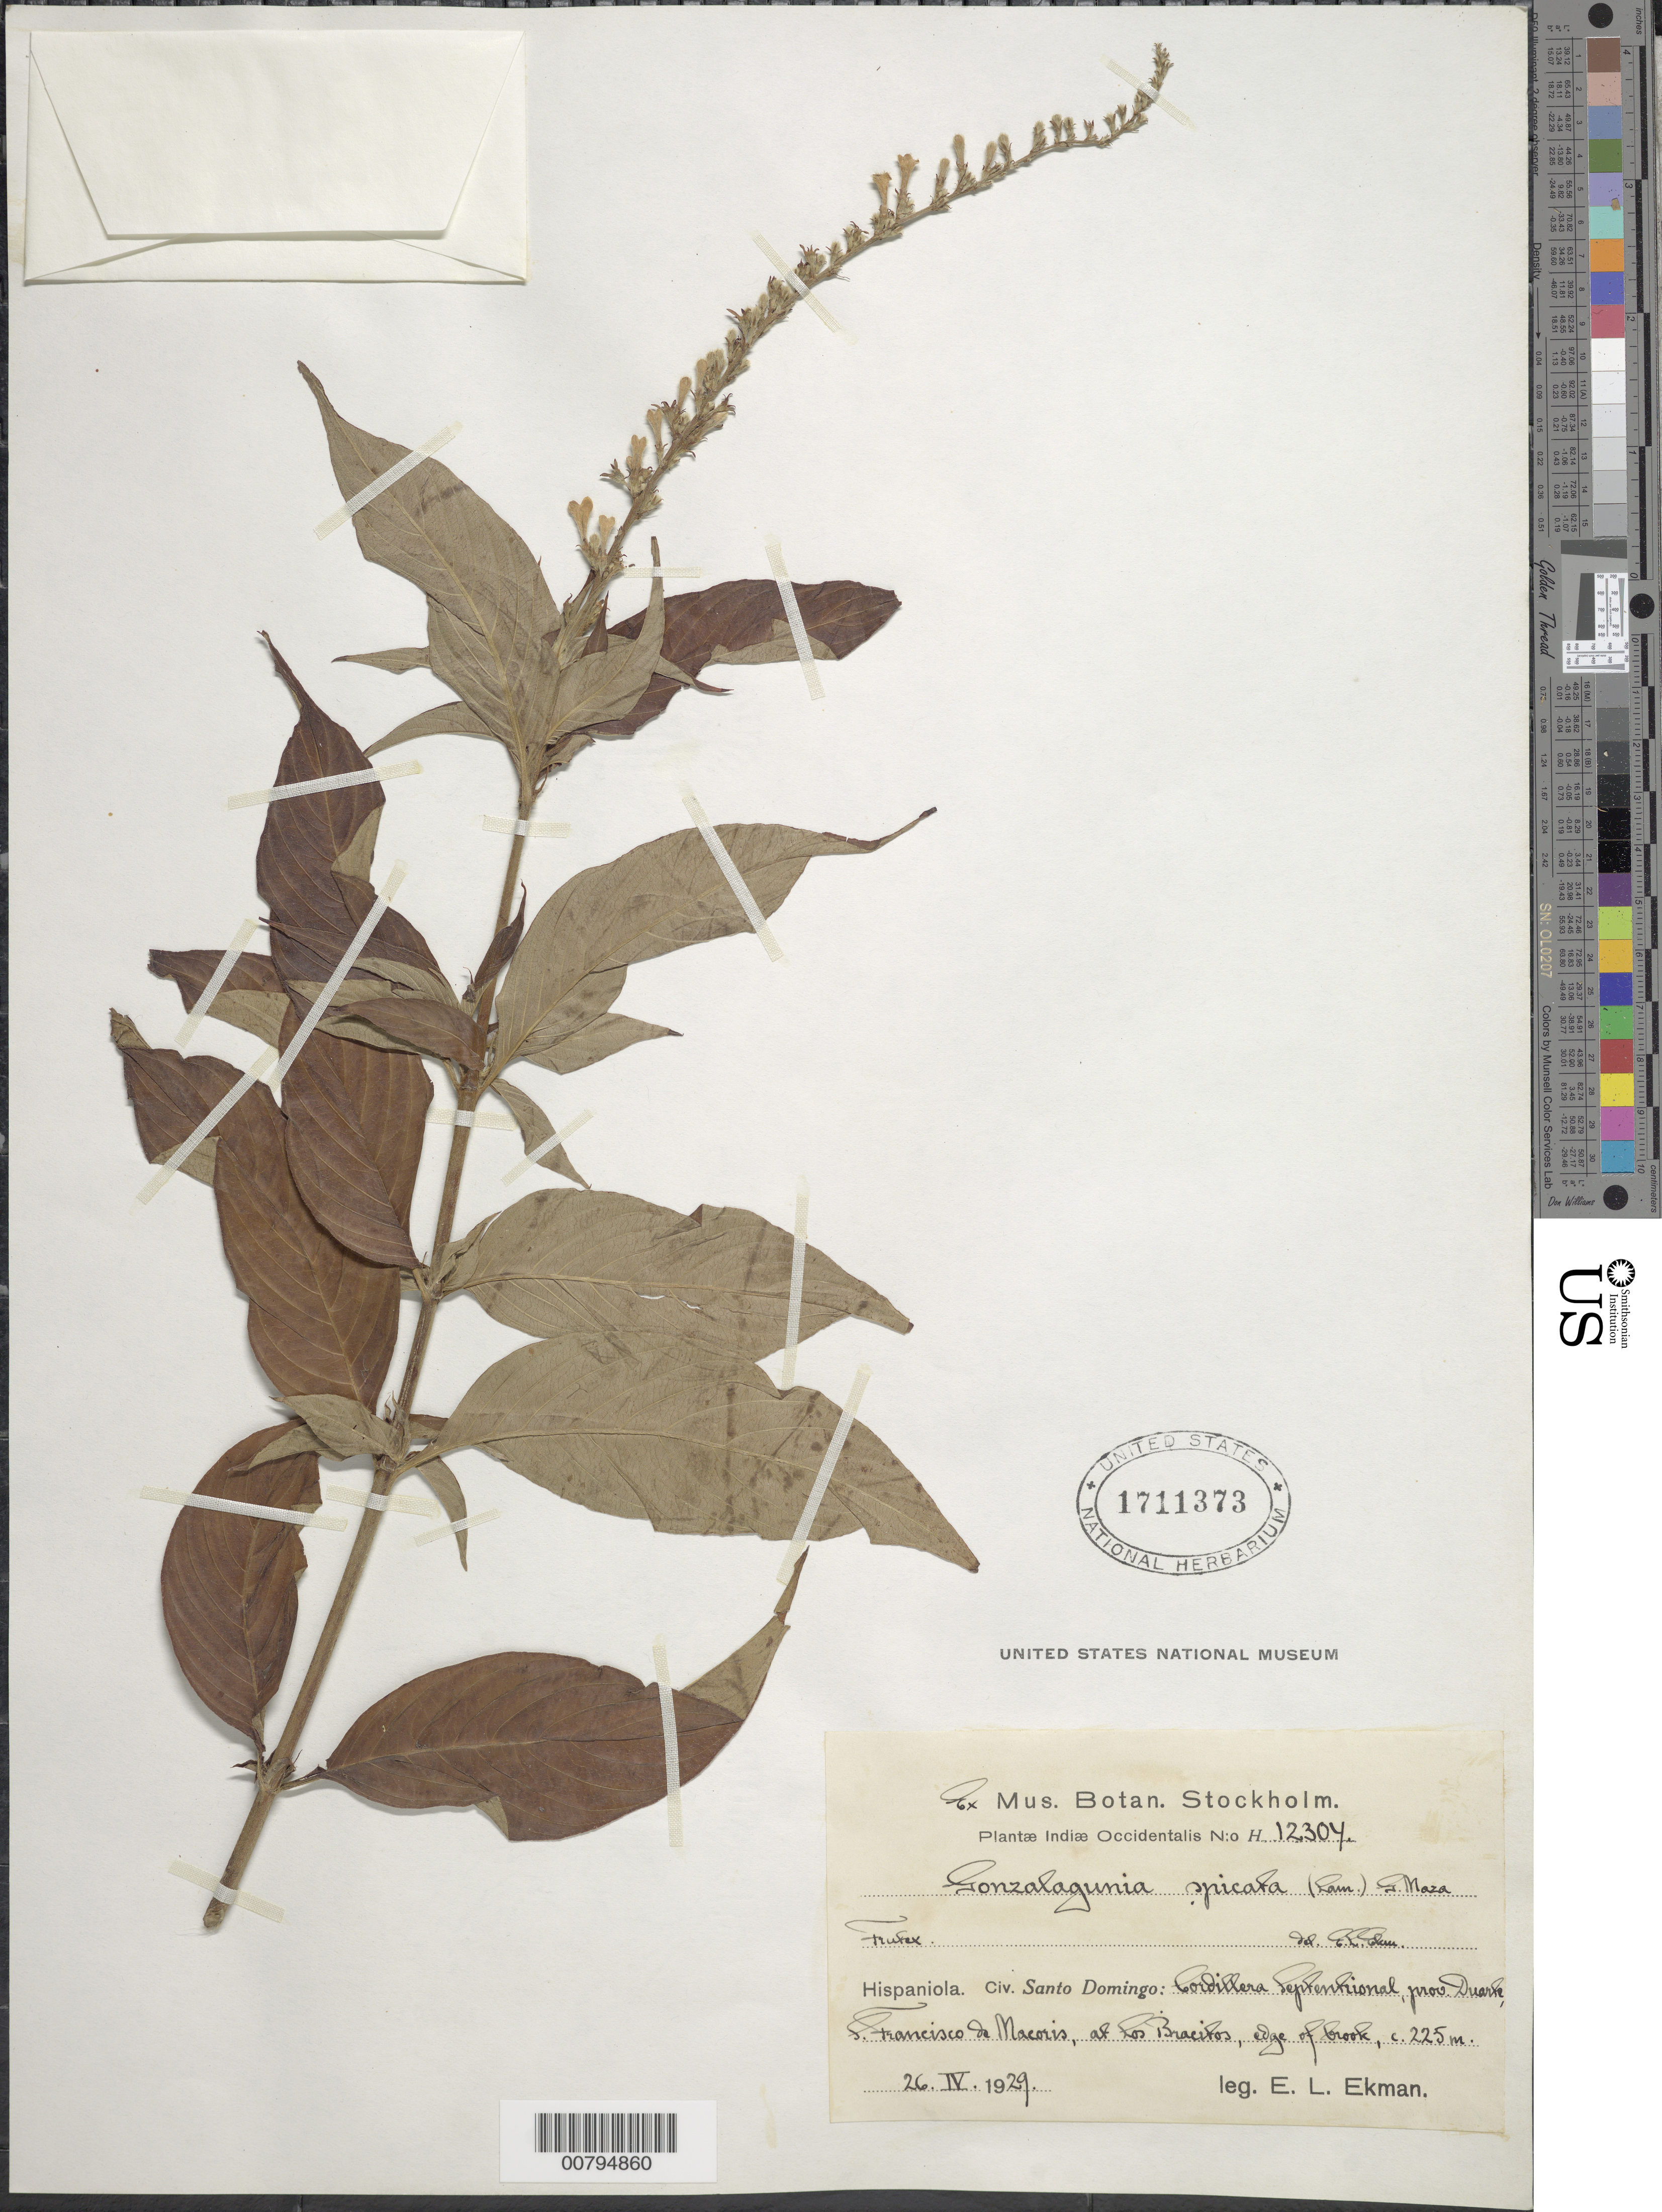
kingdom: Plantae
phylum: Tracheophyta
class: Magnoliopsida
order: Gentianales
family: Rubiaceae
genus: Gonzalagunia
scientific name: Gonzalagunia hirsuta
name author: Schum.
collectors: E. L. Ekman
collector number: H 12304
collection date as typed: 26 Apr 1929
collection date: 1929-04-26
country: Dominican Republic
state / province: Duarte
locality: Santo Domingo: Cordillera Seprentional (sp.?). S. Francisco de Macoris, at Los Bracitos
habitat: Edge of brook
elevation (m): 225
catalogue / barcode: US 1711373